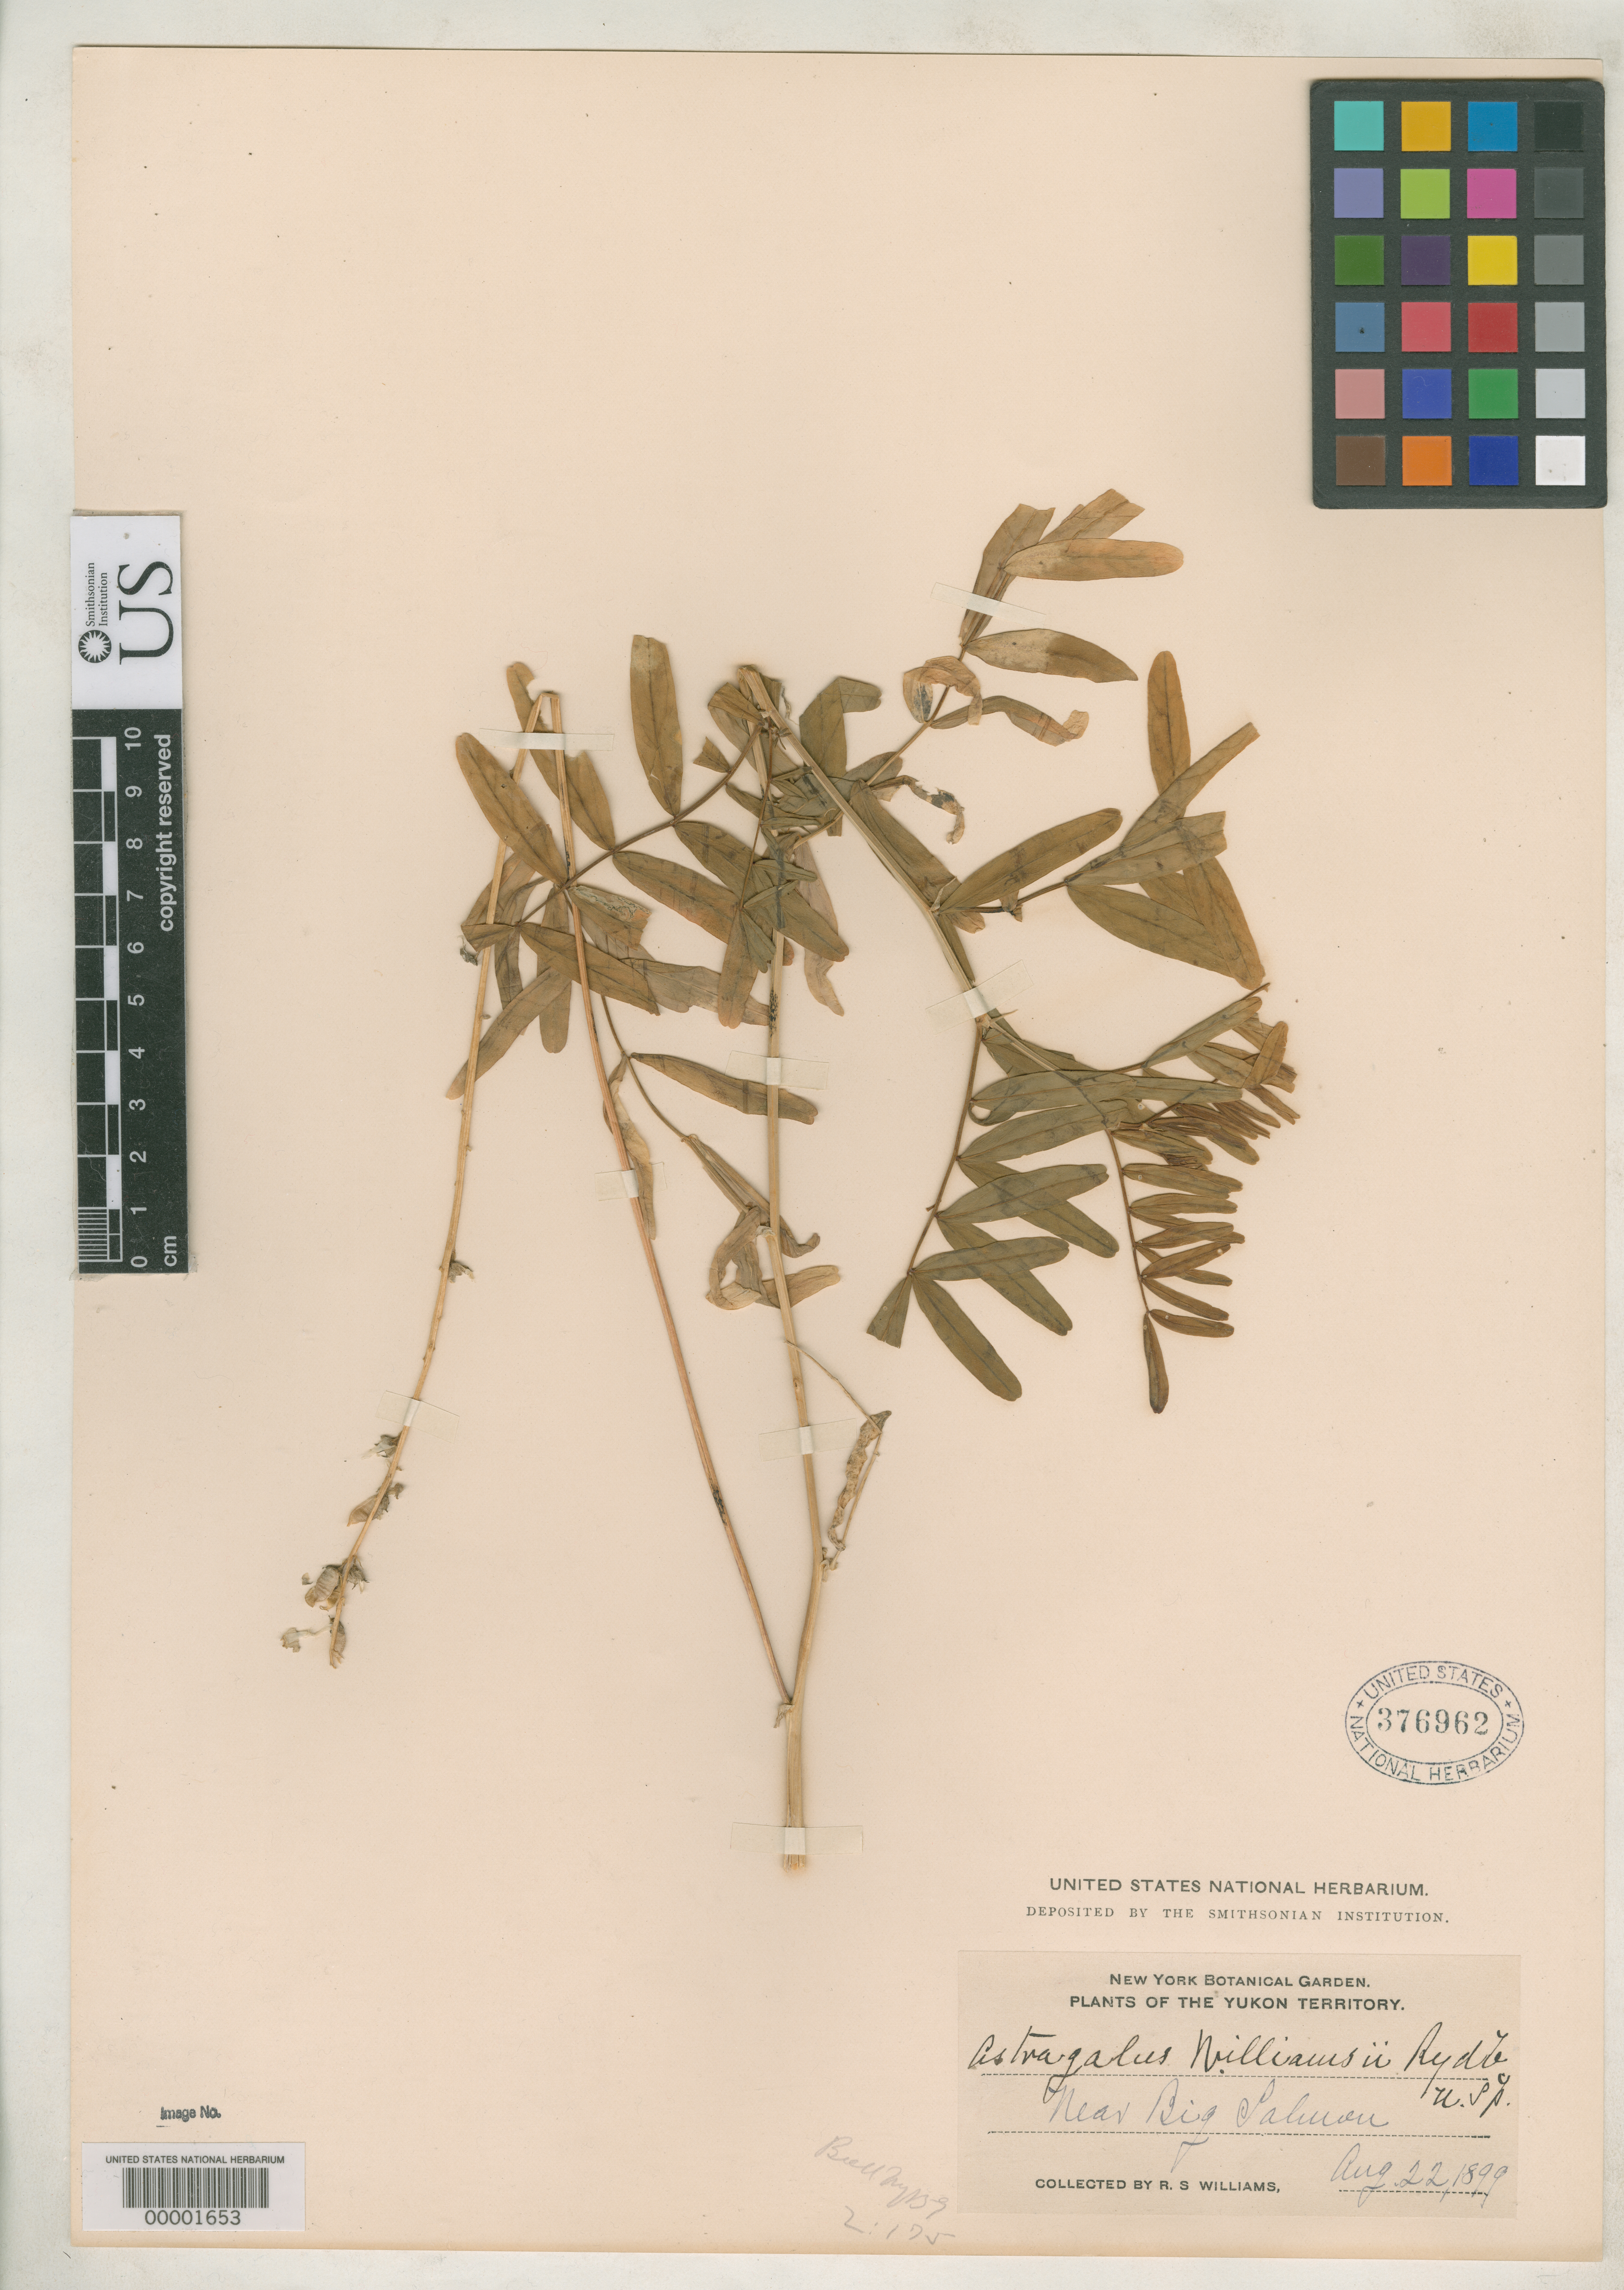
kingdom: Plantae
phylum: Tracheophyta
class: Magnoliopsida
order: Fabales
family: Fabaceae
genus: Astragalus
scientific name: Astragalus williamsii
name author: Rydb.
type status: Isotype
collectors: R. S. Williams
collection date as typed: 22 Aug 1899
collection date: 1899-08-22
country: Canada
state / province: Yukon Territory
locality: Near Big Salmon.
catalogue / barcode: US 376962